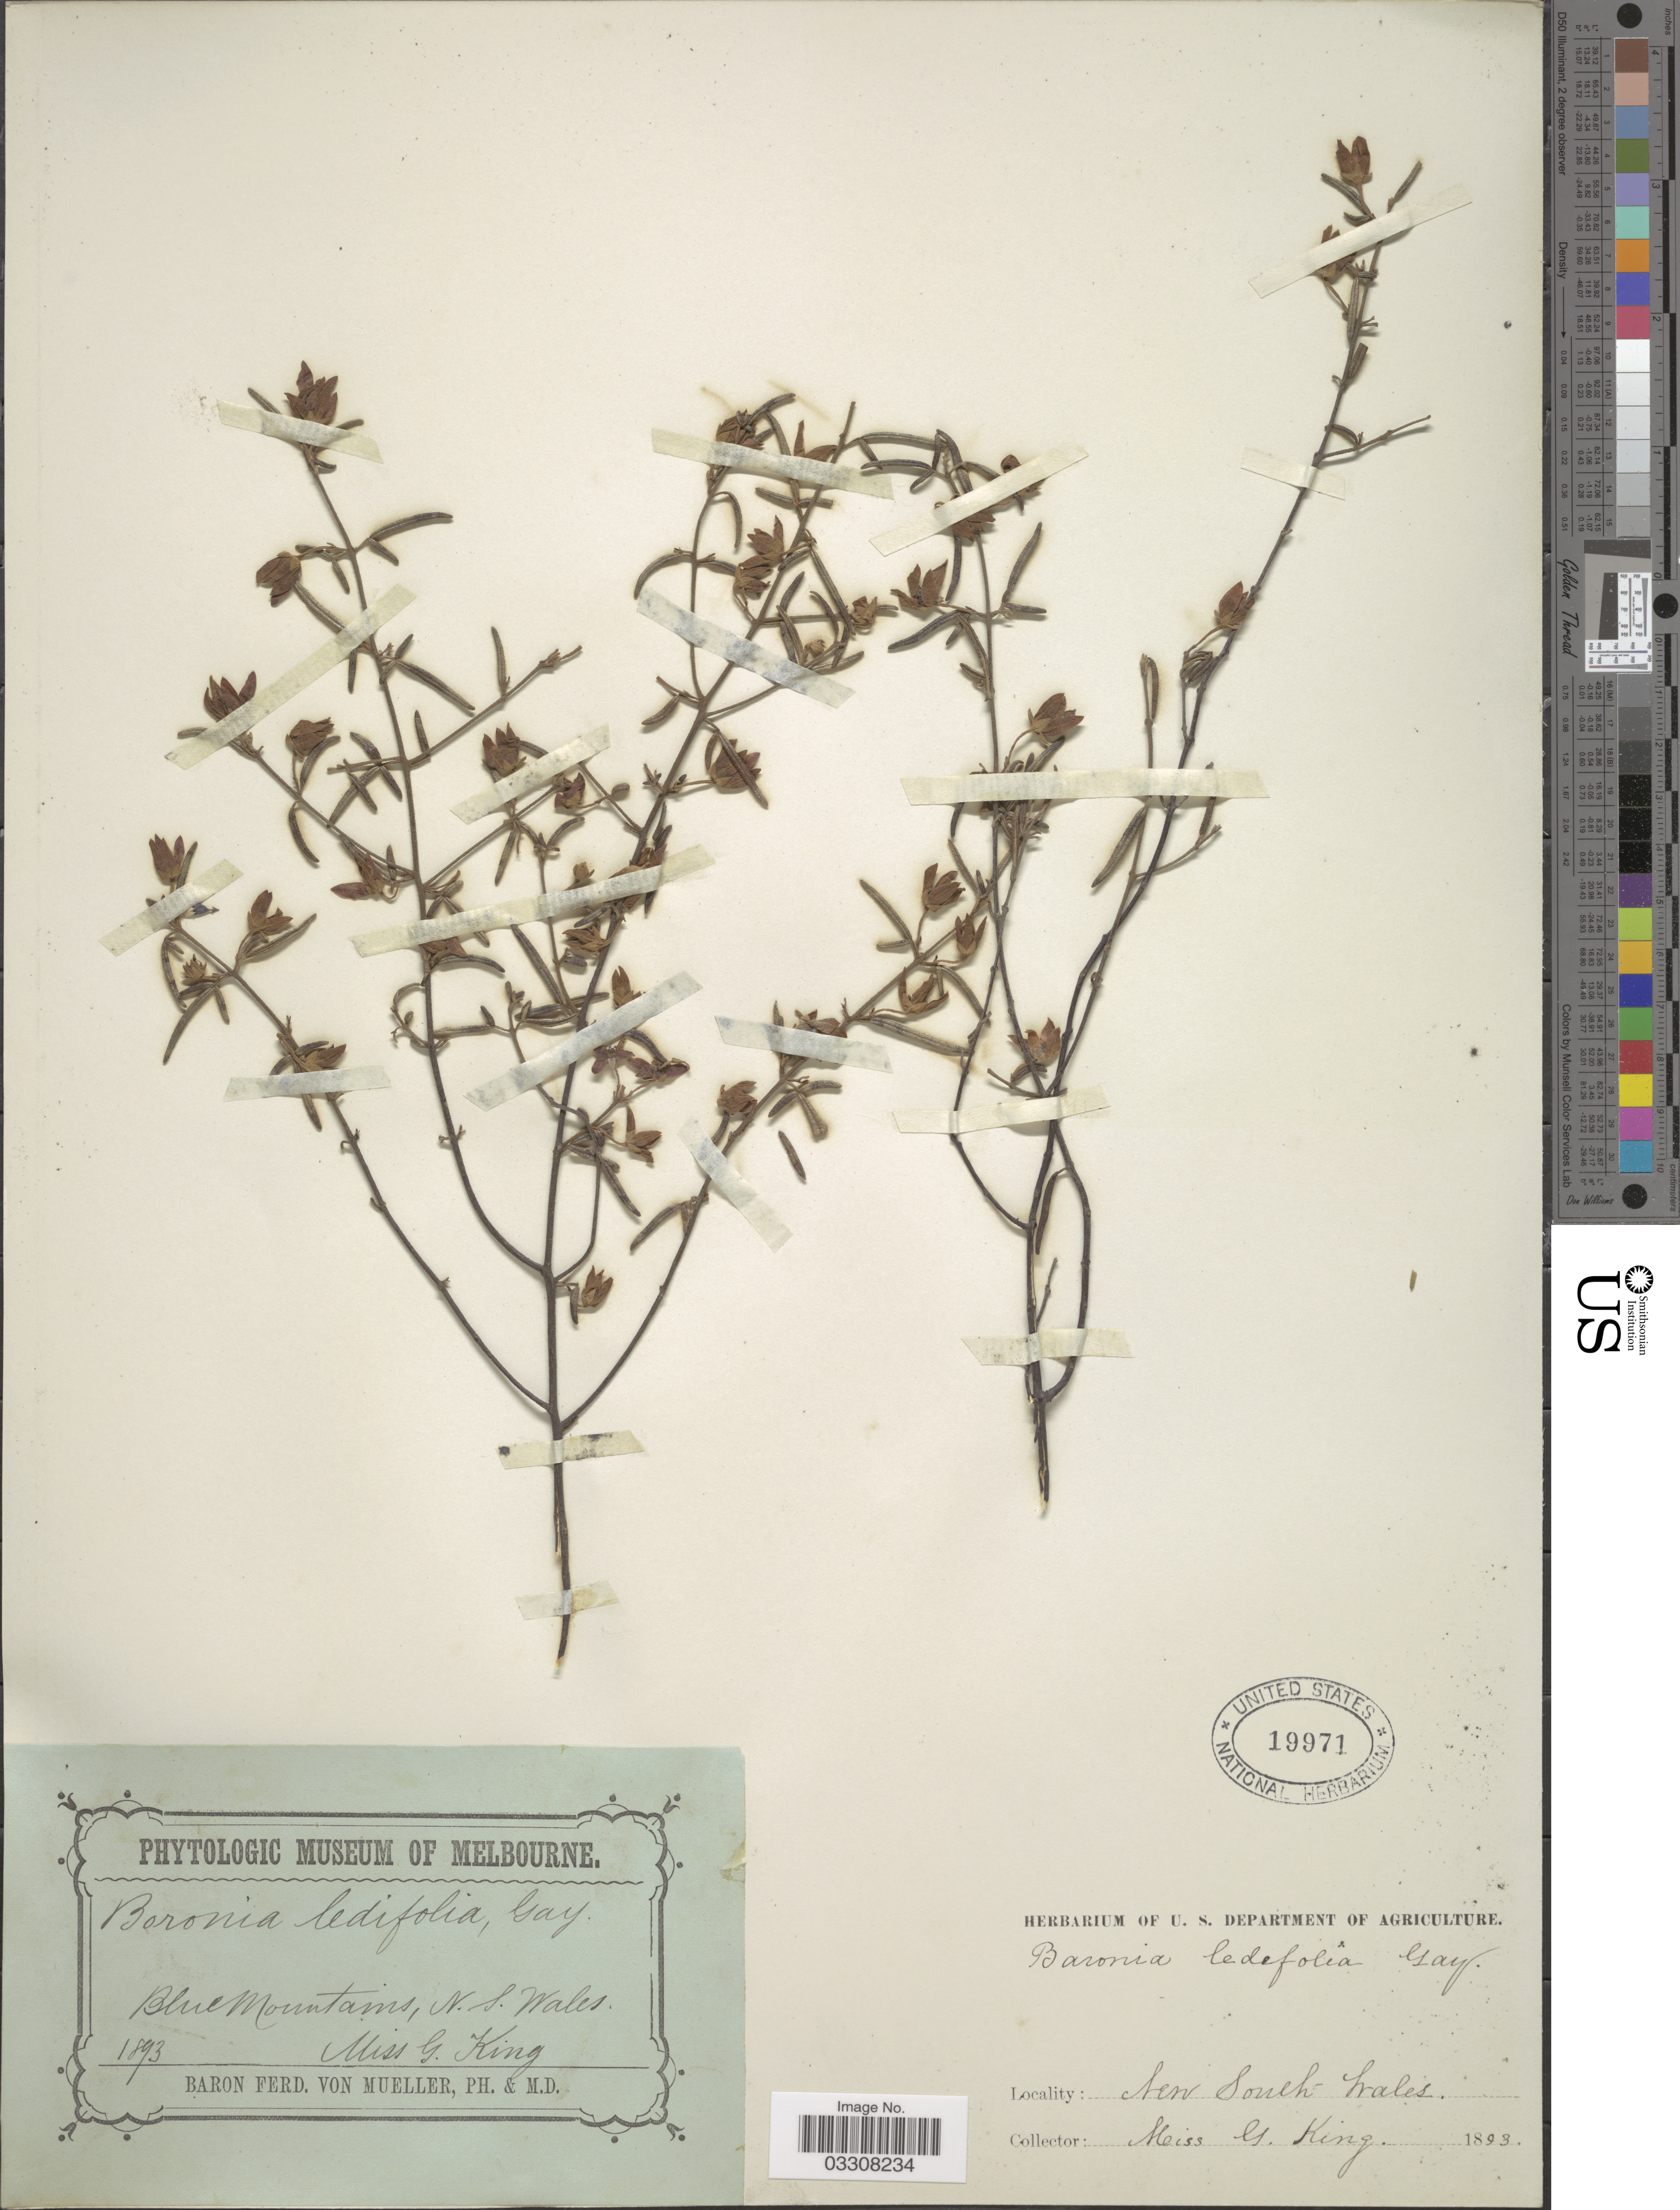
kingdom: Plantae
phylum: Tracheophyta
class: Magnoliopsida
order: Sapindales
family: Rutaceae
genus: Boronia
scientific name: Boronia ledifolia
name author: (Vent.) DC.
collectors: G. King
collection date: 1893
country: Australia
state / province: New South Wales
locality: Blue Mountains.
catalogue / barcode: US 19971